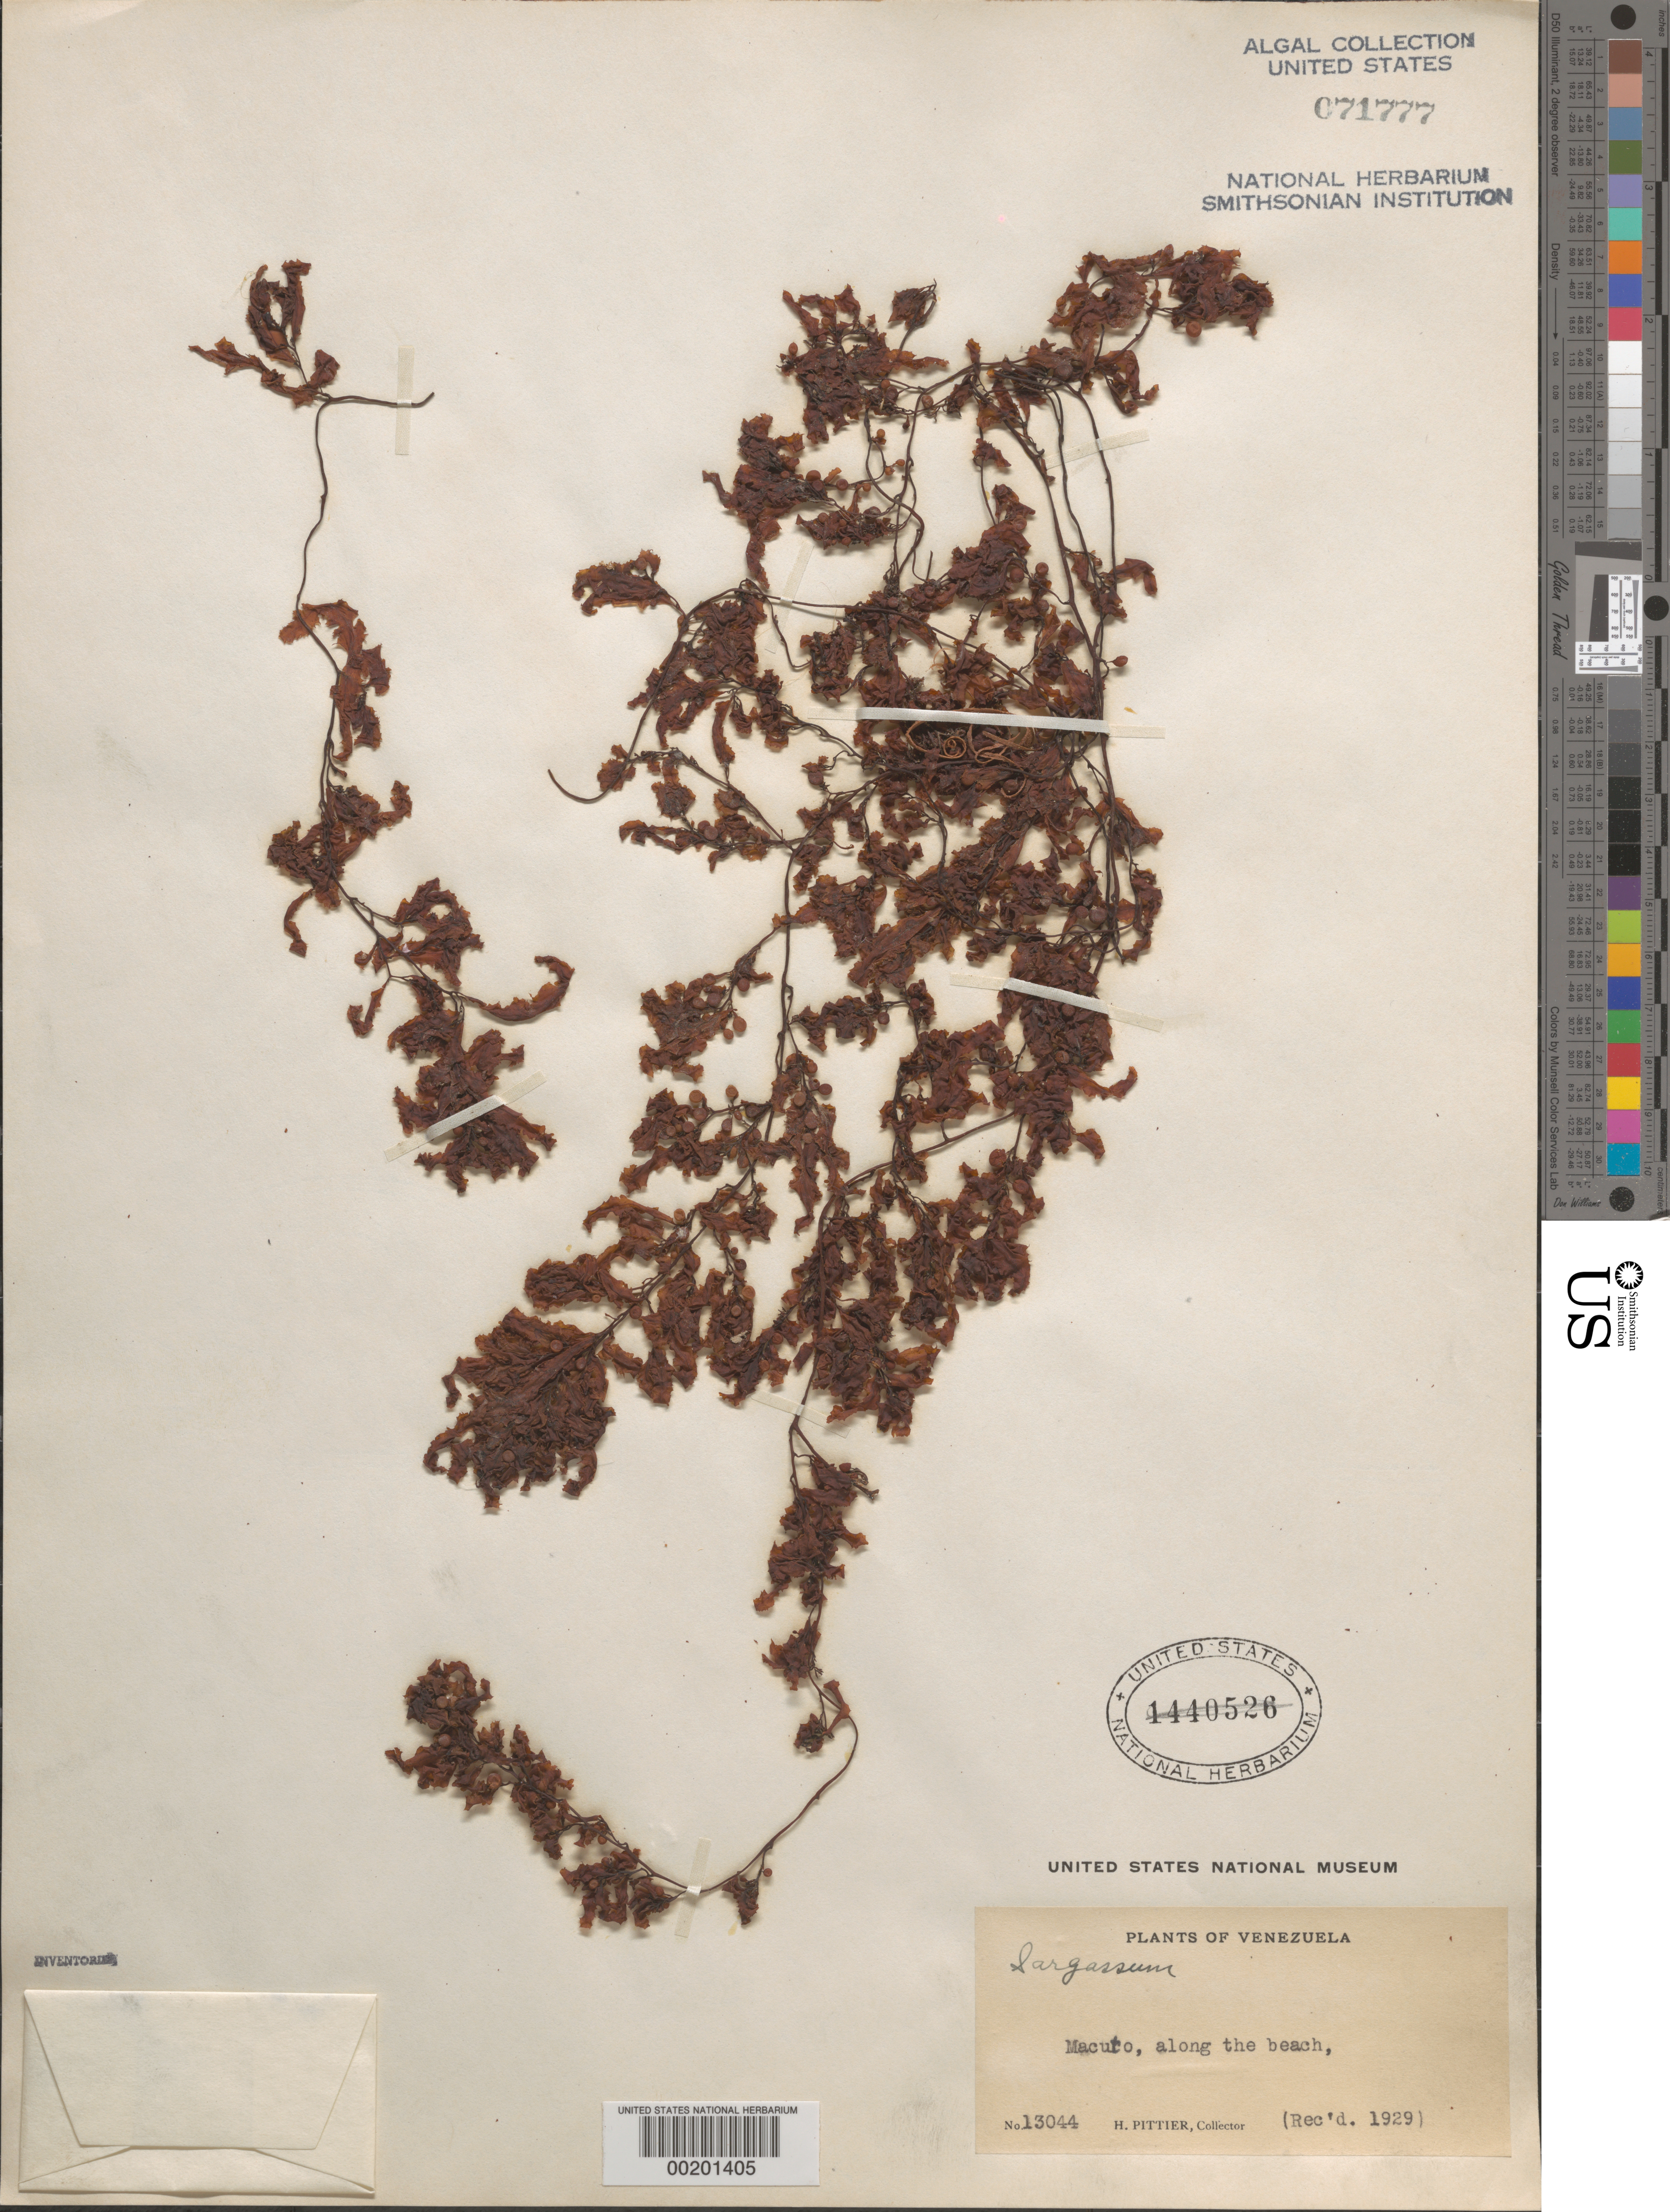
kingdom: Chromista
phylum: Ochrophyta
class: Phaeophyceae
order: Fucales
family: Sargassaceae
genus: Sargassum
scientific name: Sargassum sp.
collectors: H. F. Pittier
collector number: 13044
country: Venezuela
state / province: Miranda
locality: Macuto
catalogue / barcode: US 71777